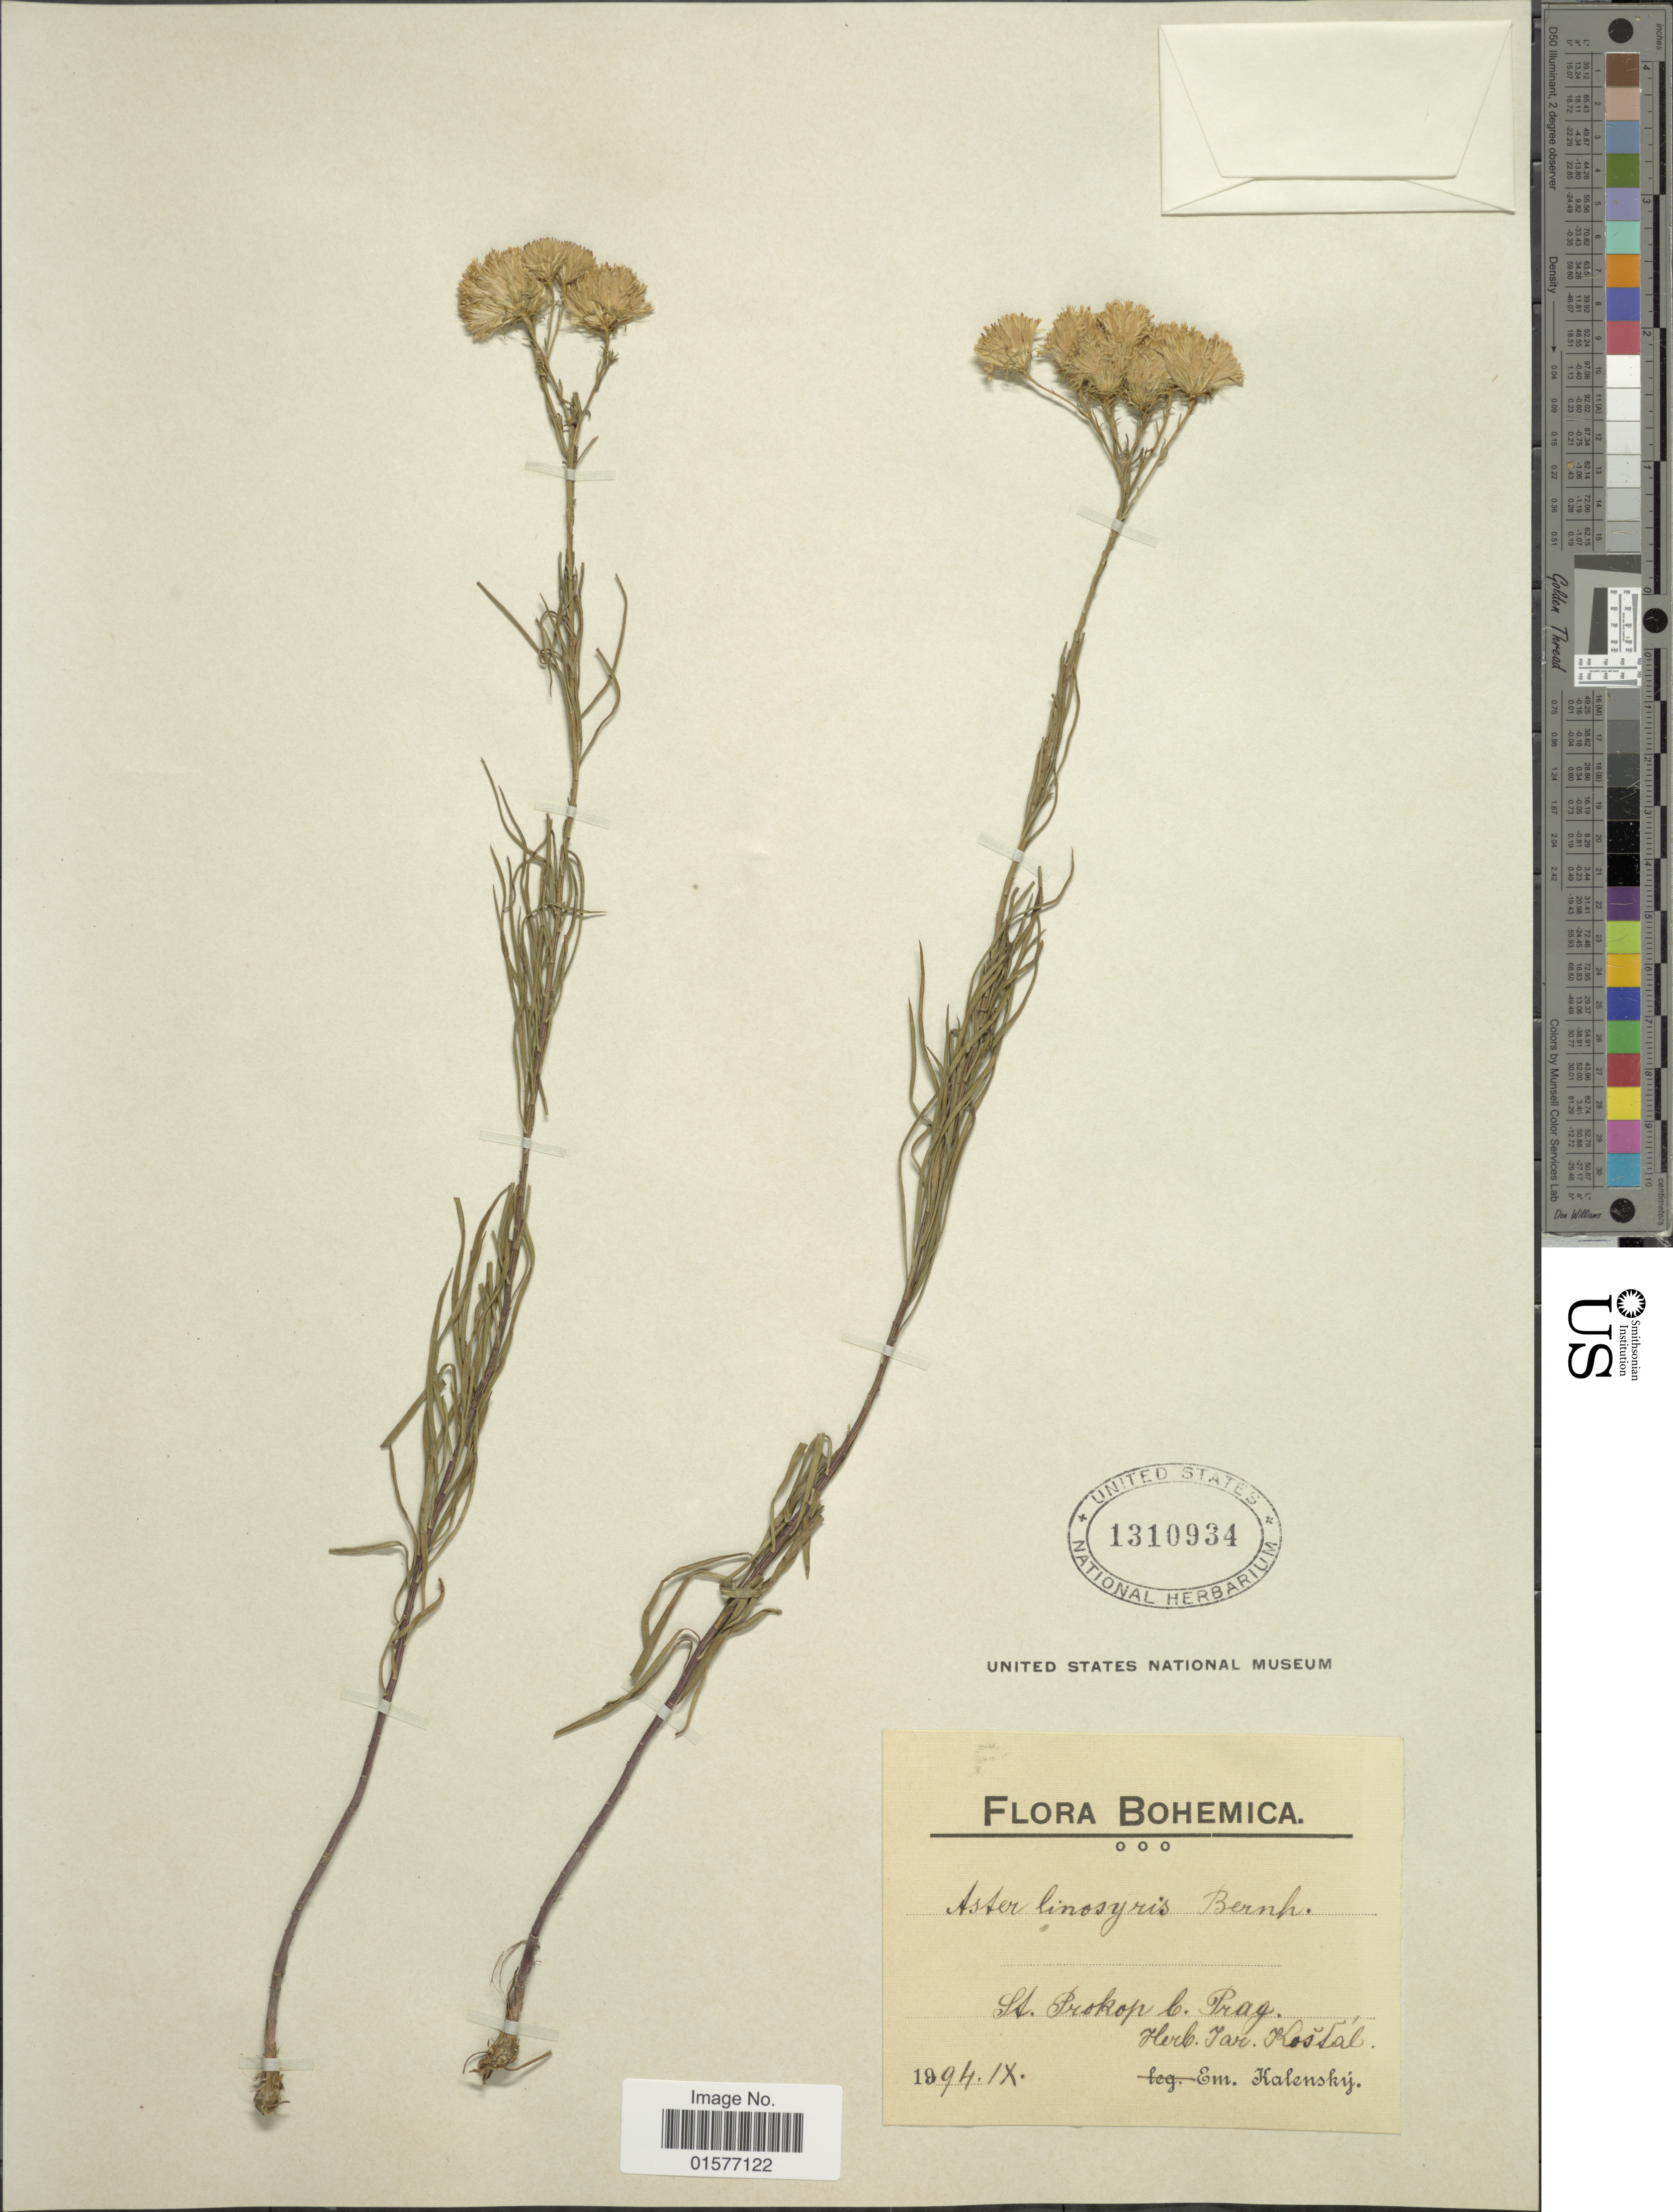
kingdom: Plantae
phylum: Tracheophyta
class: Magnoliopsida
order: Asterales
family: Asteraceae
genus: Linosyris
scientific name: Linosyris vulgaris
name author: Cass. ex Less.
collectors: E. Kalensky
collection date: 1994-09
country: Czechia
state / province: Prague, Capital District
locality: Bohemica, St. Prokop b. Prag. Herb. Tar. Kostal [interpreted]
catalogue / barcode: US 1310934